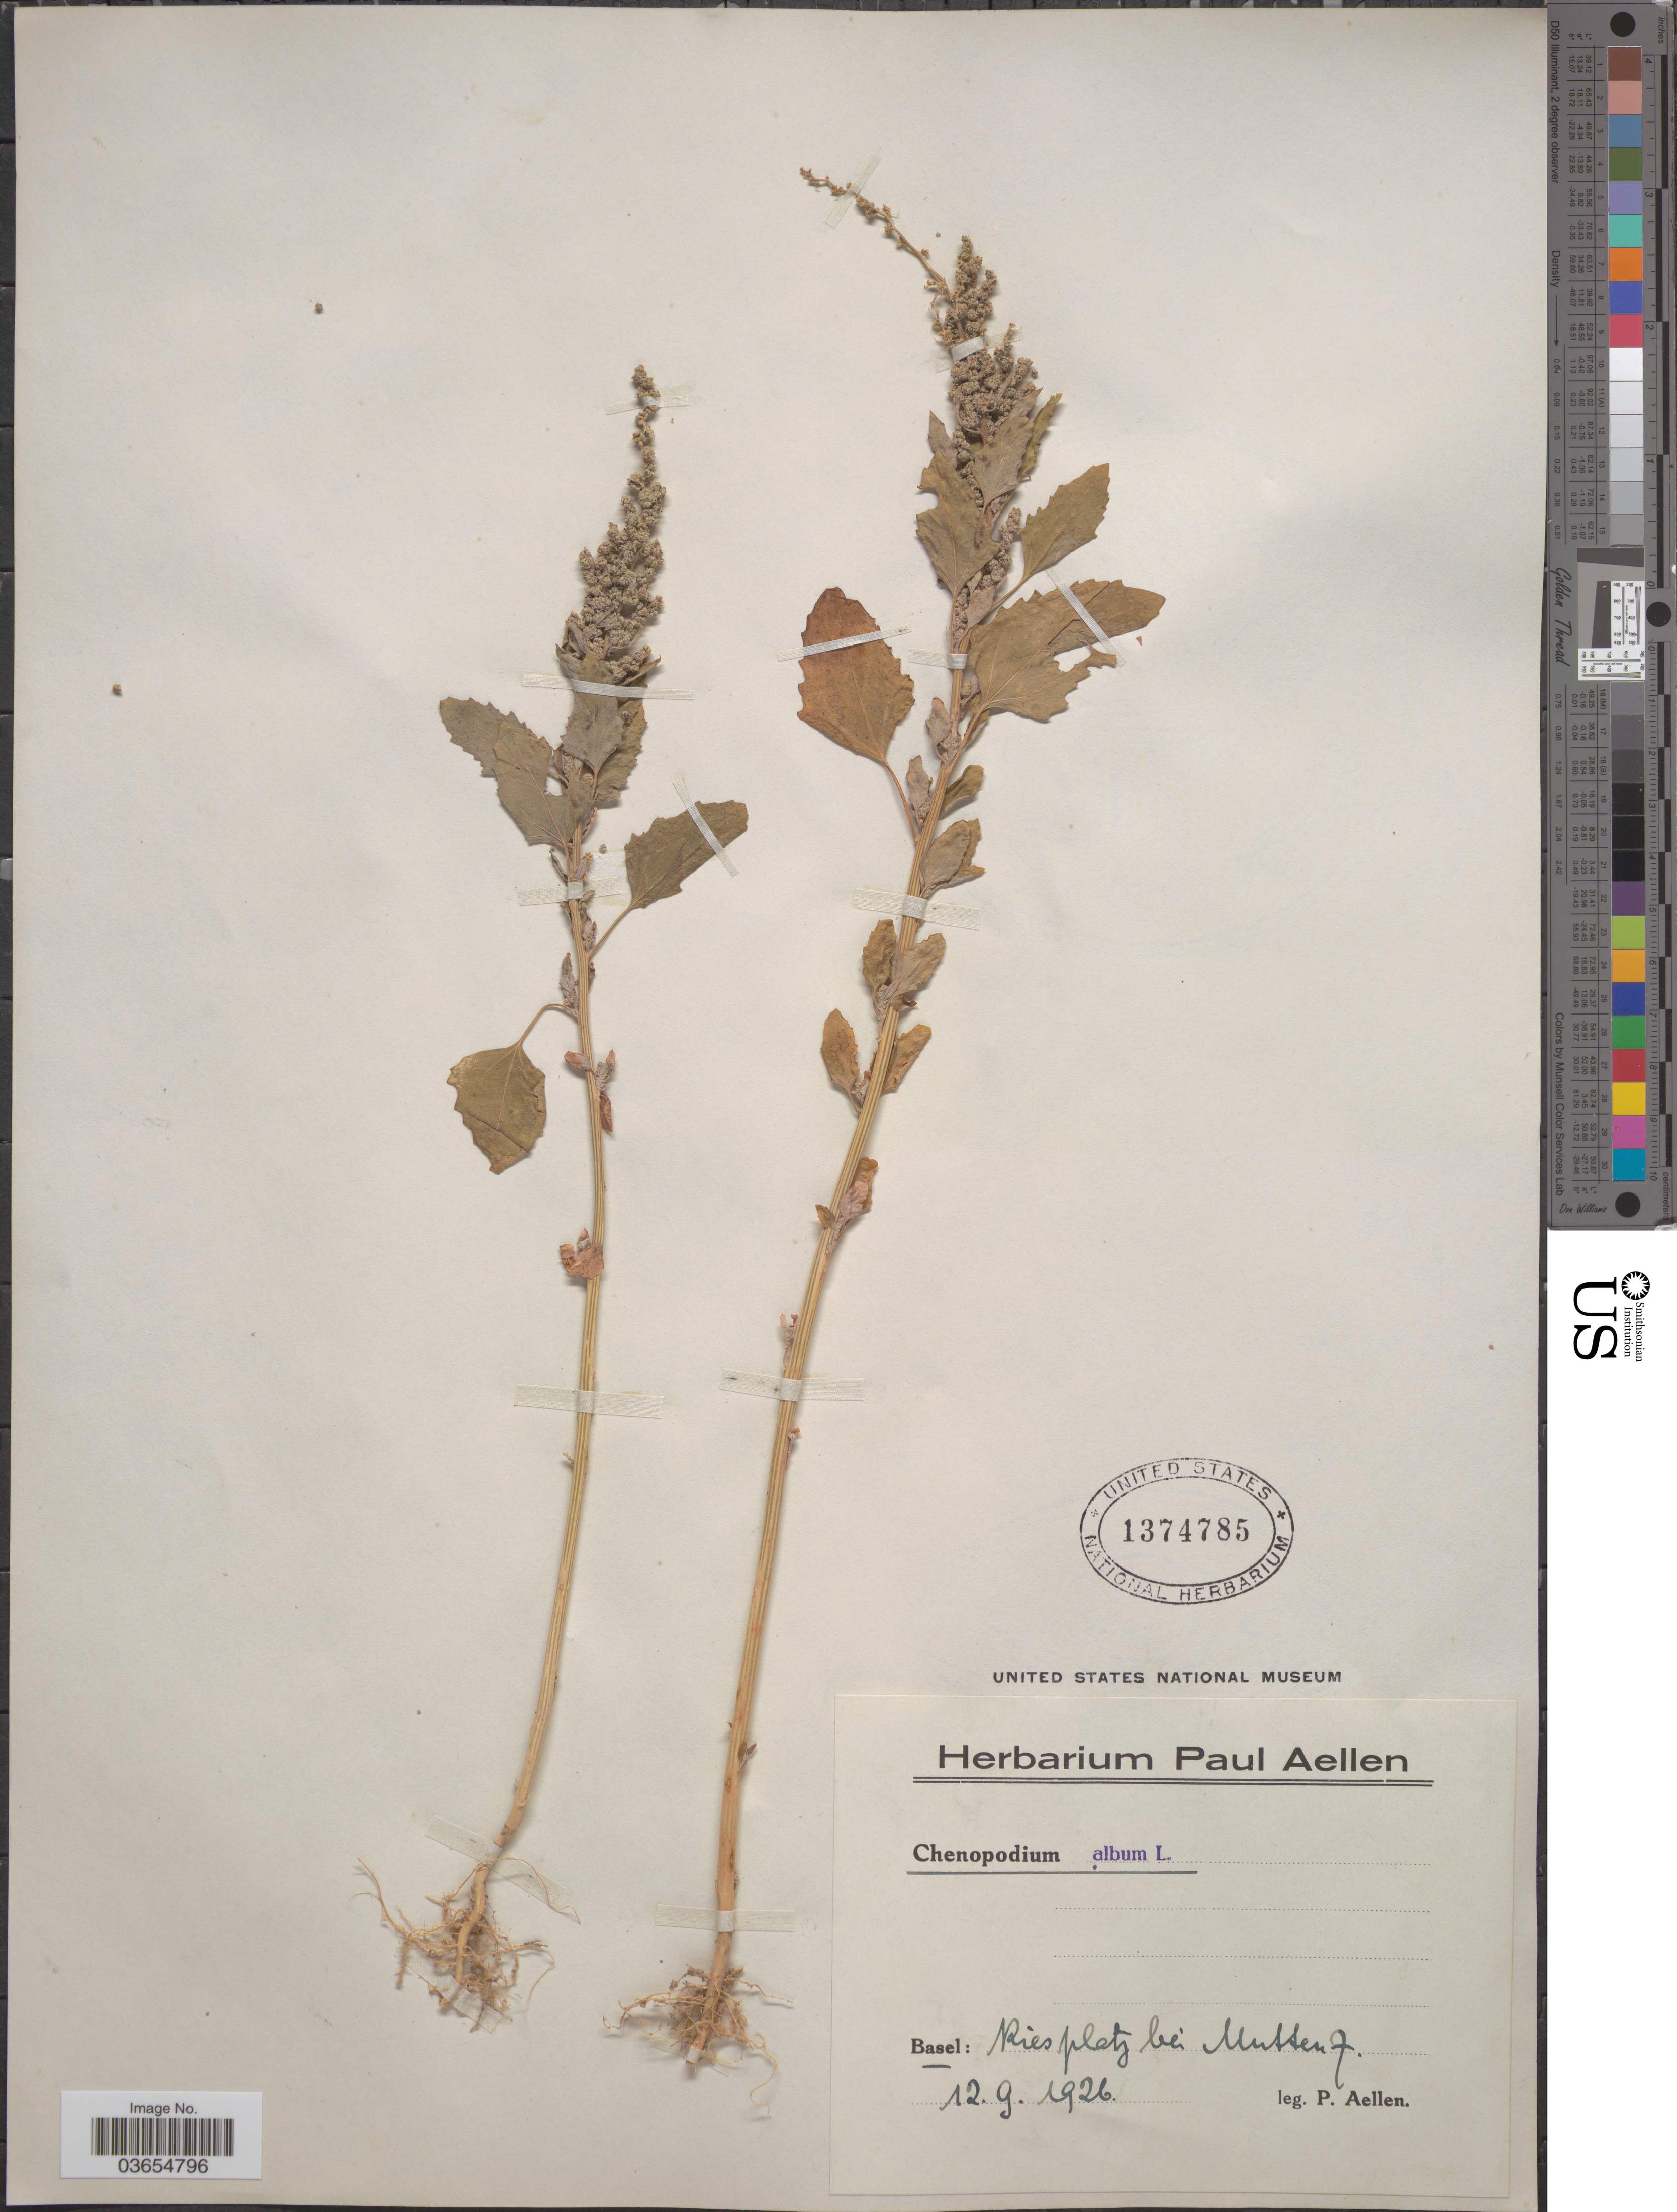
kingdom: Plantae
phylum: Tracheophyta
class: Magnoliopsida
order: Caryophyllales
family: Amaranthaceae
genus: Chenopodium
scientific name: Chenopodium album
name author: L.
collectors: P. Aellen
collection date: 1926-09-12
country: Switzerland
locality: Basel: Kiesplatz bei Muttenz.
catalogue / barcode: US 1374785